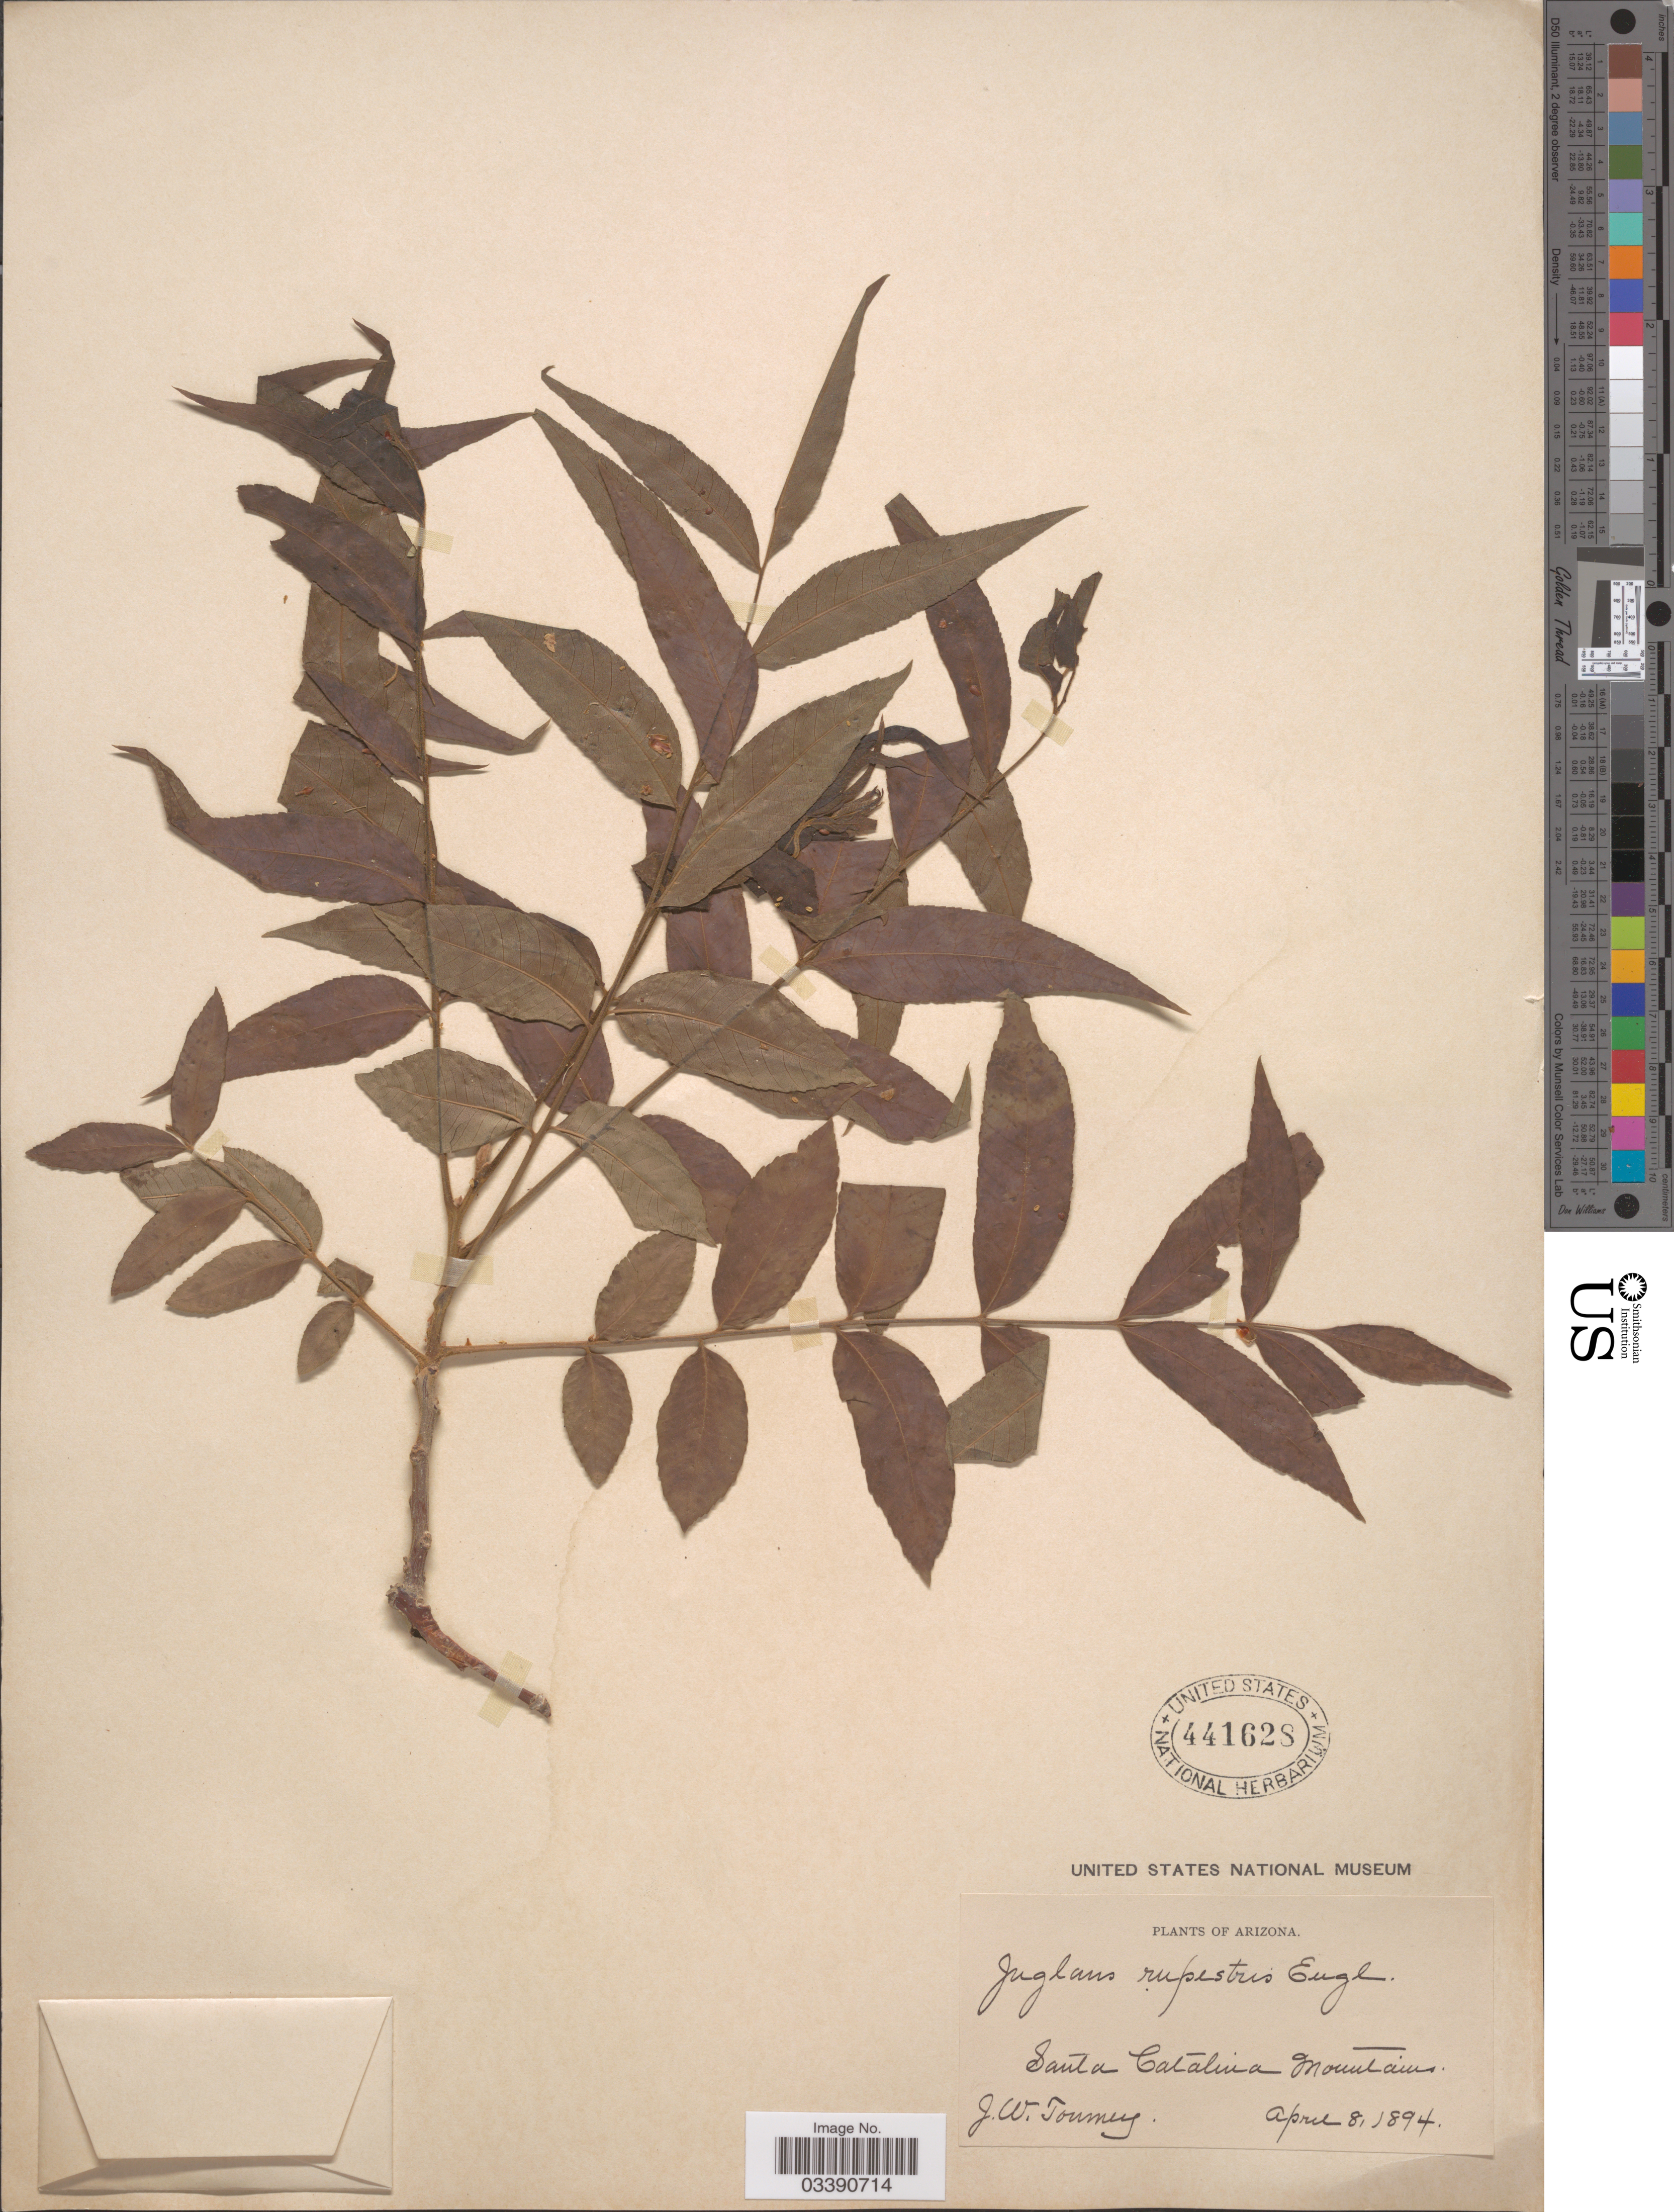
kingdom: Plantae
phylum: Tracheophyta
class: Magnoliopsida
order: Fagales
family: Juglandaceae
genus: Juglans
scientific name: Juglans microcarpa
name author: Berland. in Berland. & Chovell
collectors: J. W. Toumey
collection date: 1894-04-08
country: United States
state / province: Arizona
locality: Santa Catalina Mountains.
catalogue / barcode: US 441628